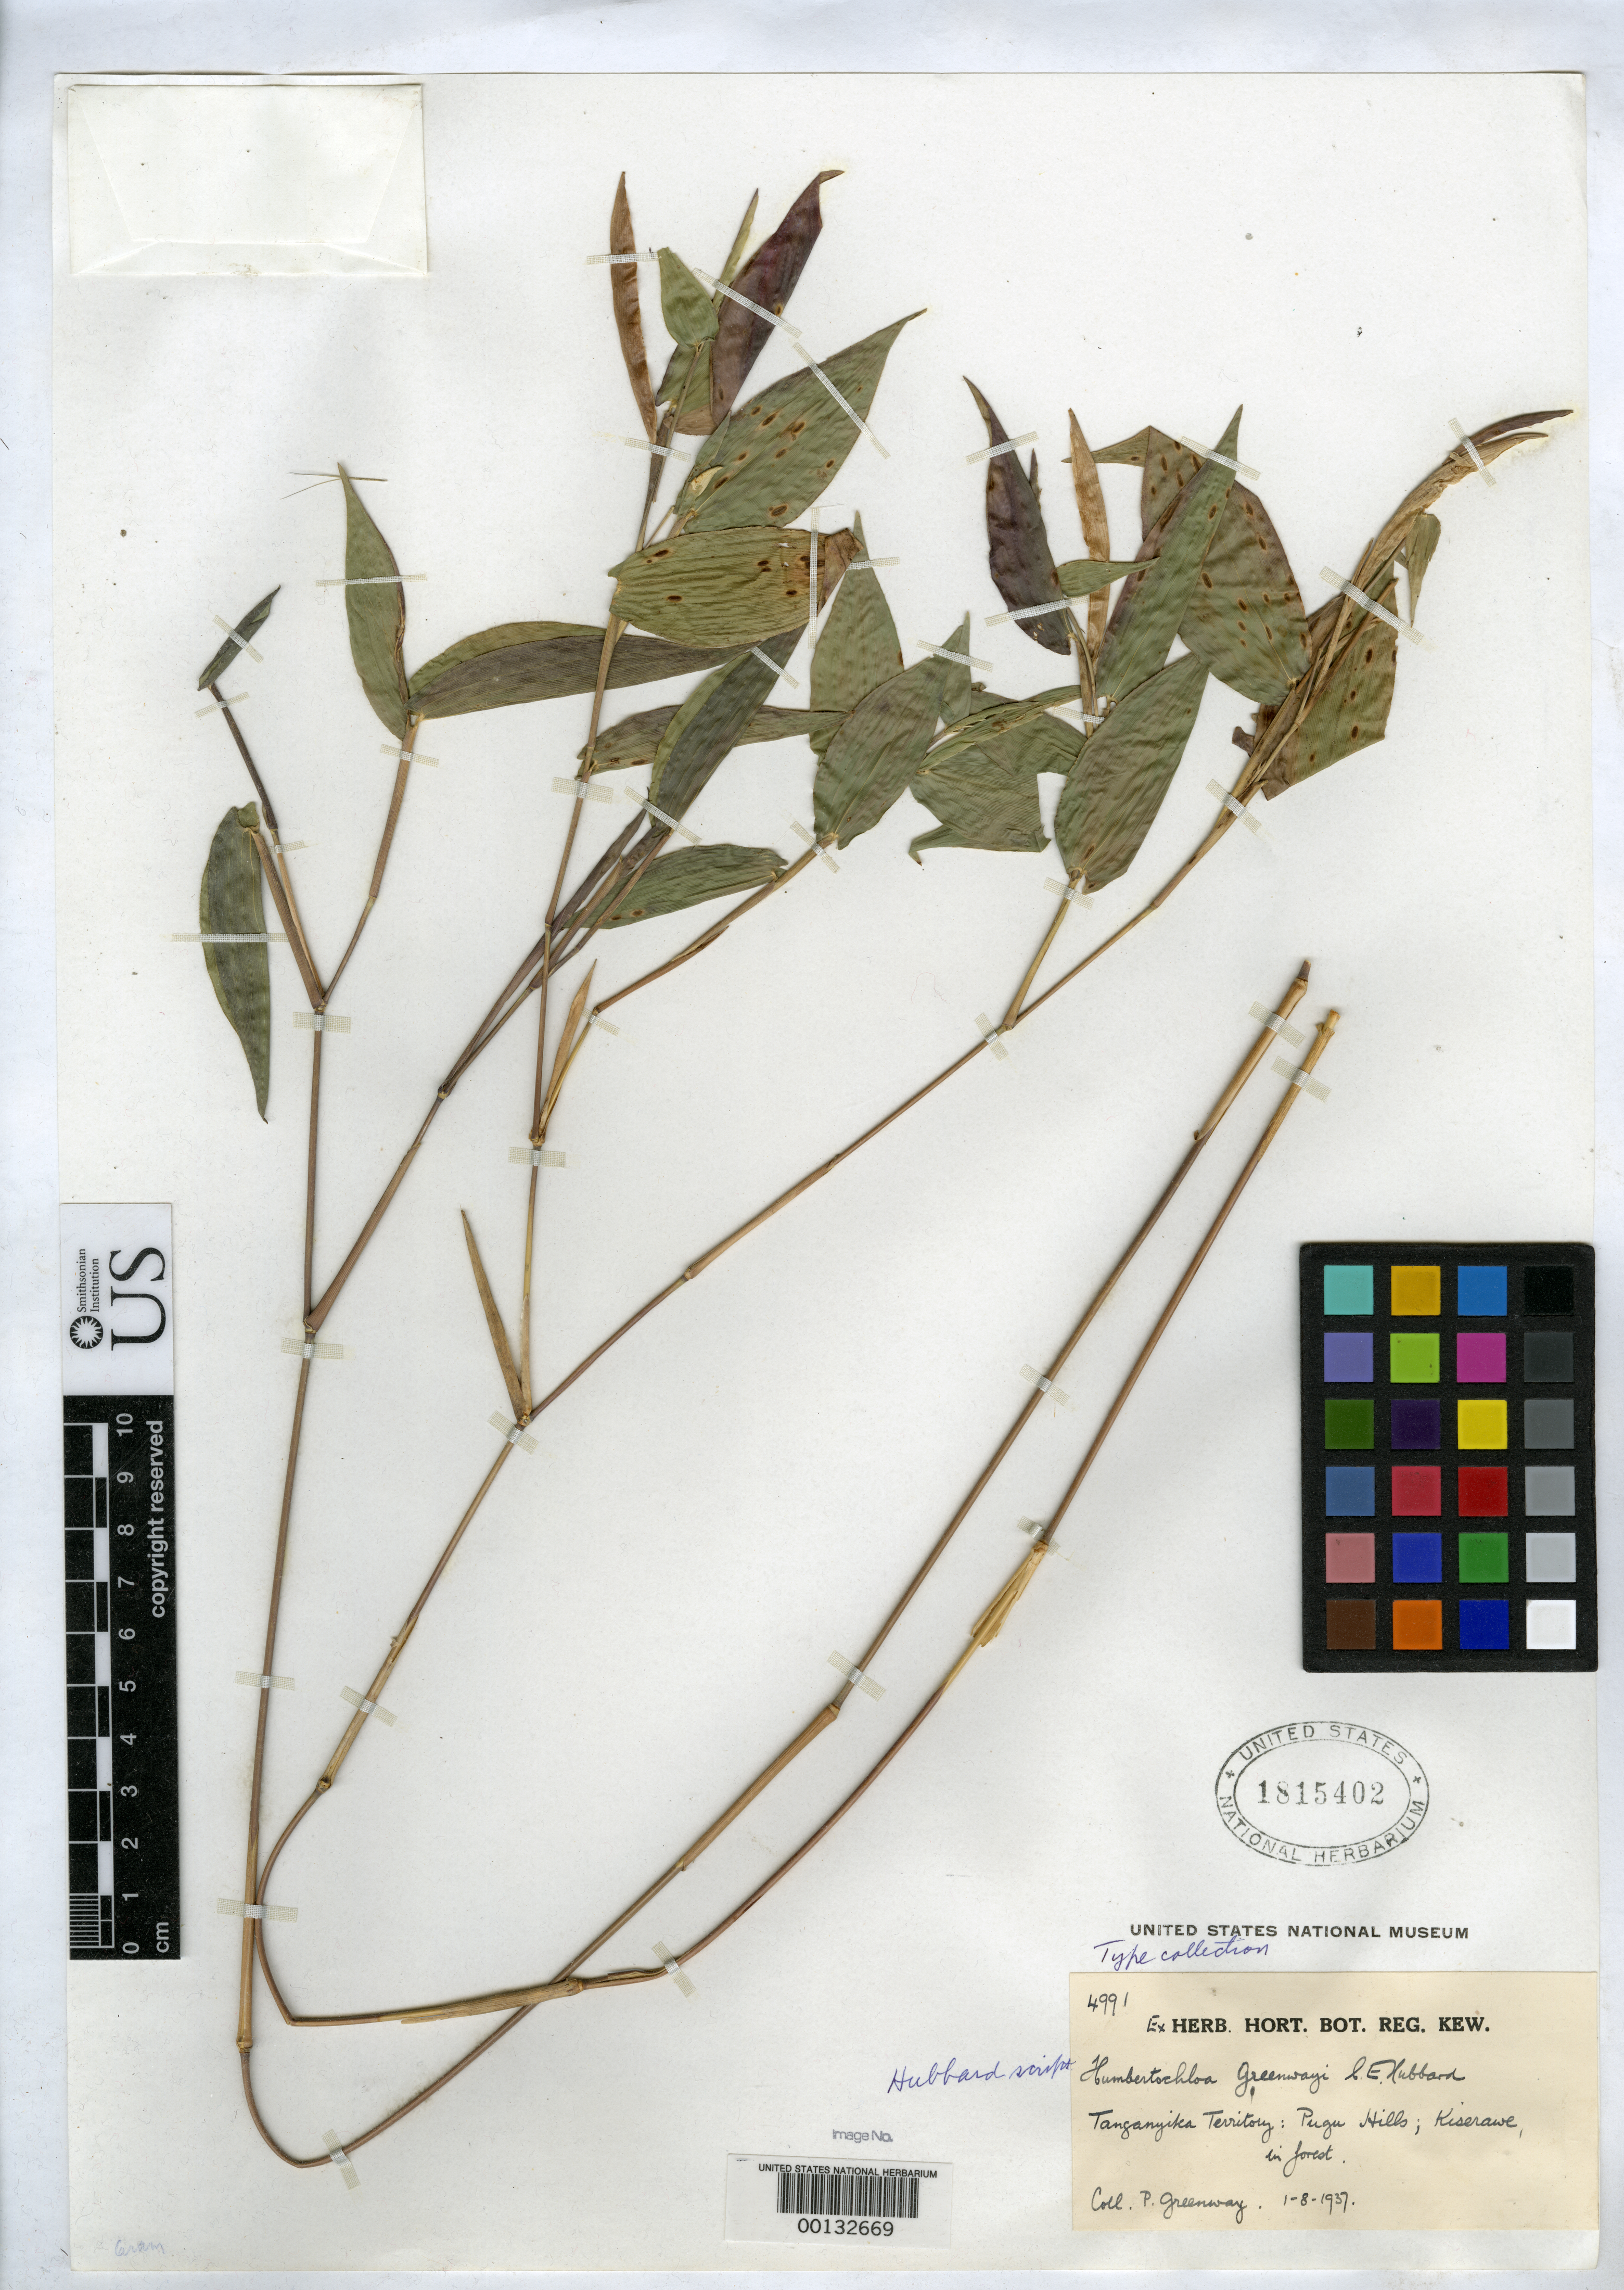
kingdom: Plantae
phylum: Tracheophyta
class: Liliopsida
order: Poales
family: Poaceae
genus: Humbertochloa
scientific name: Humbertochloa greenwayi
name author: C.E. Hubb.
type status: Isotype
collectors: P. J. Greenway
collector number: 4991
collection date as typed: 01 Aug 1937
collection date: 1937-08-01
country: Tanzania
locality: Pugu Hills, Kiserawe.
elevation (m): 300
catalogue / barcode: US 1815402